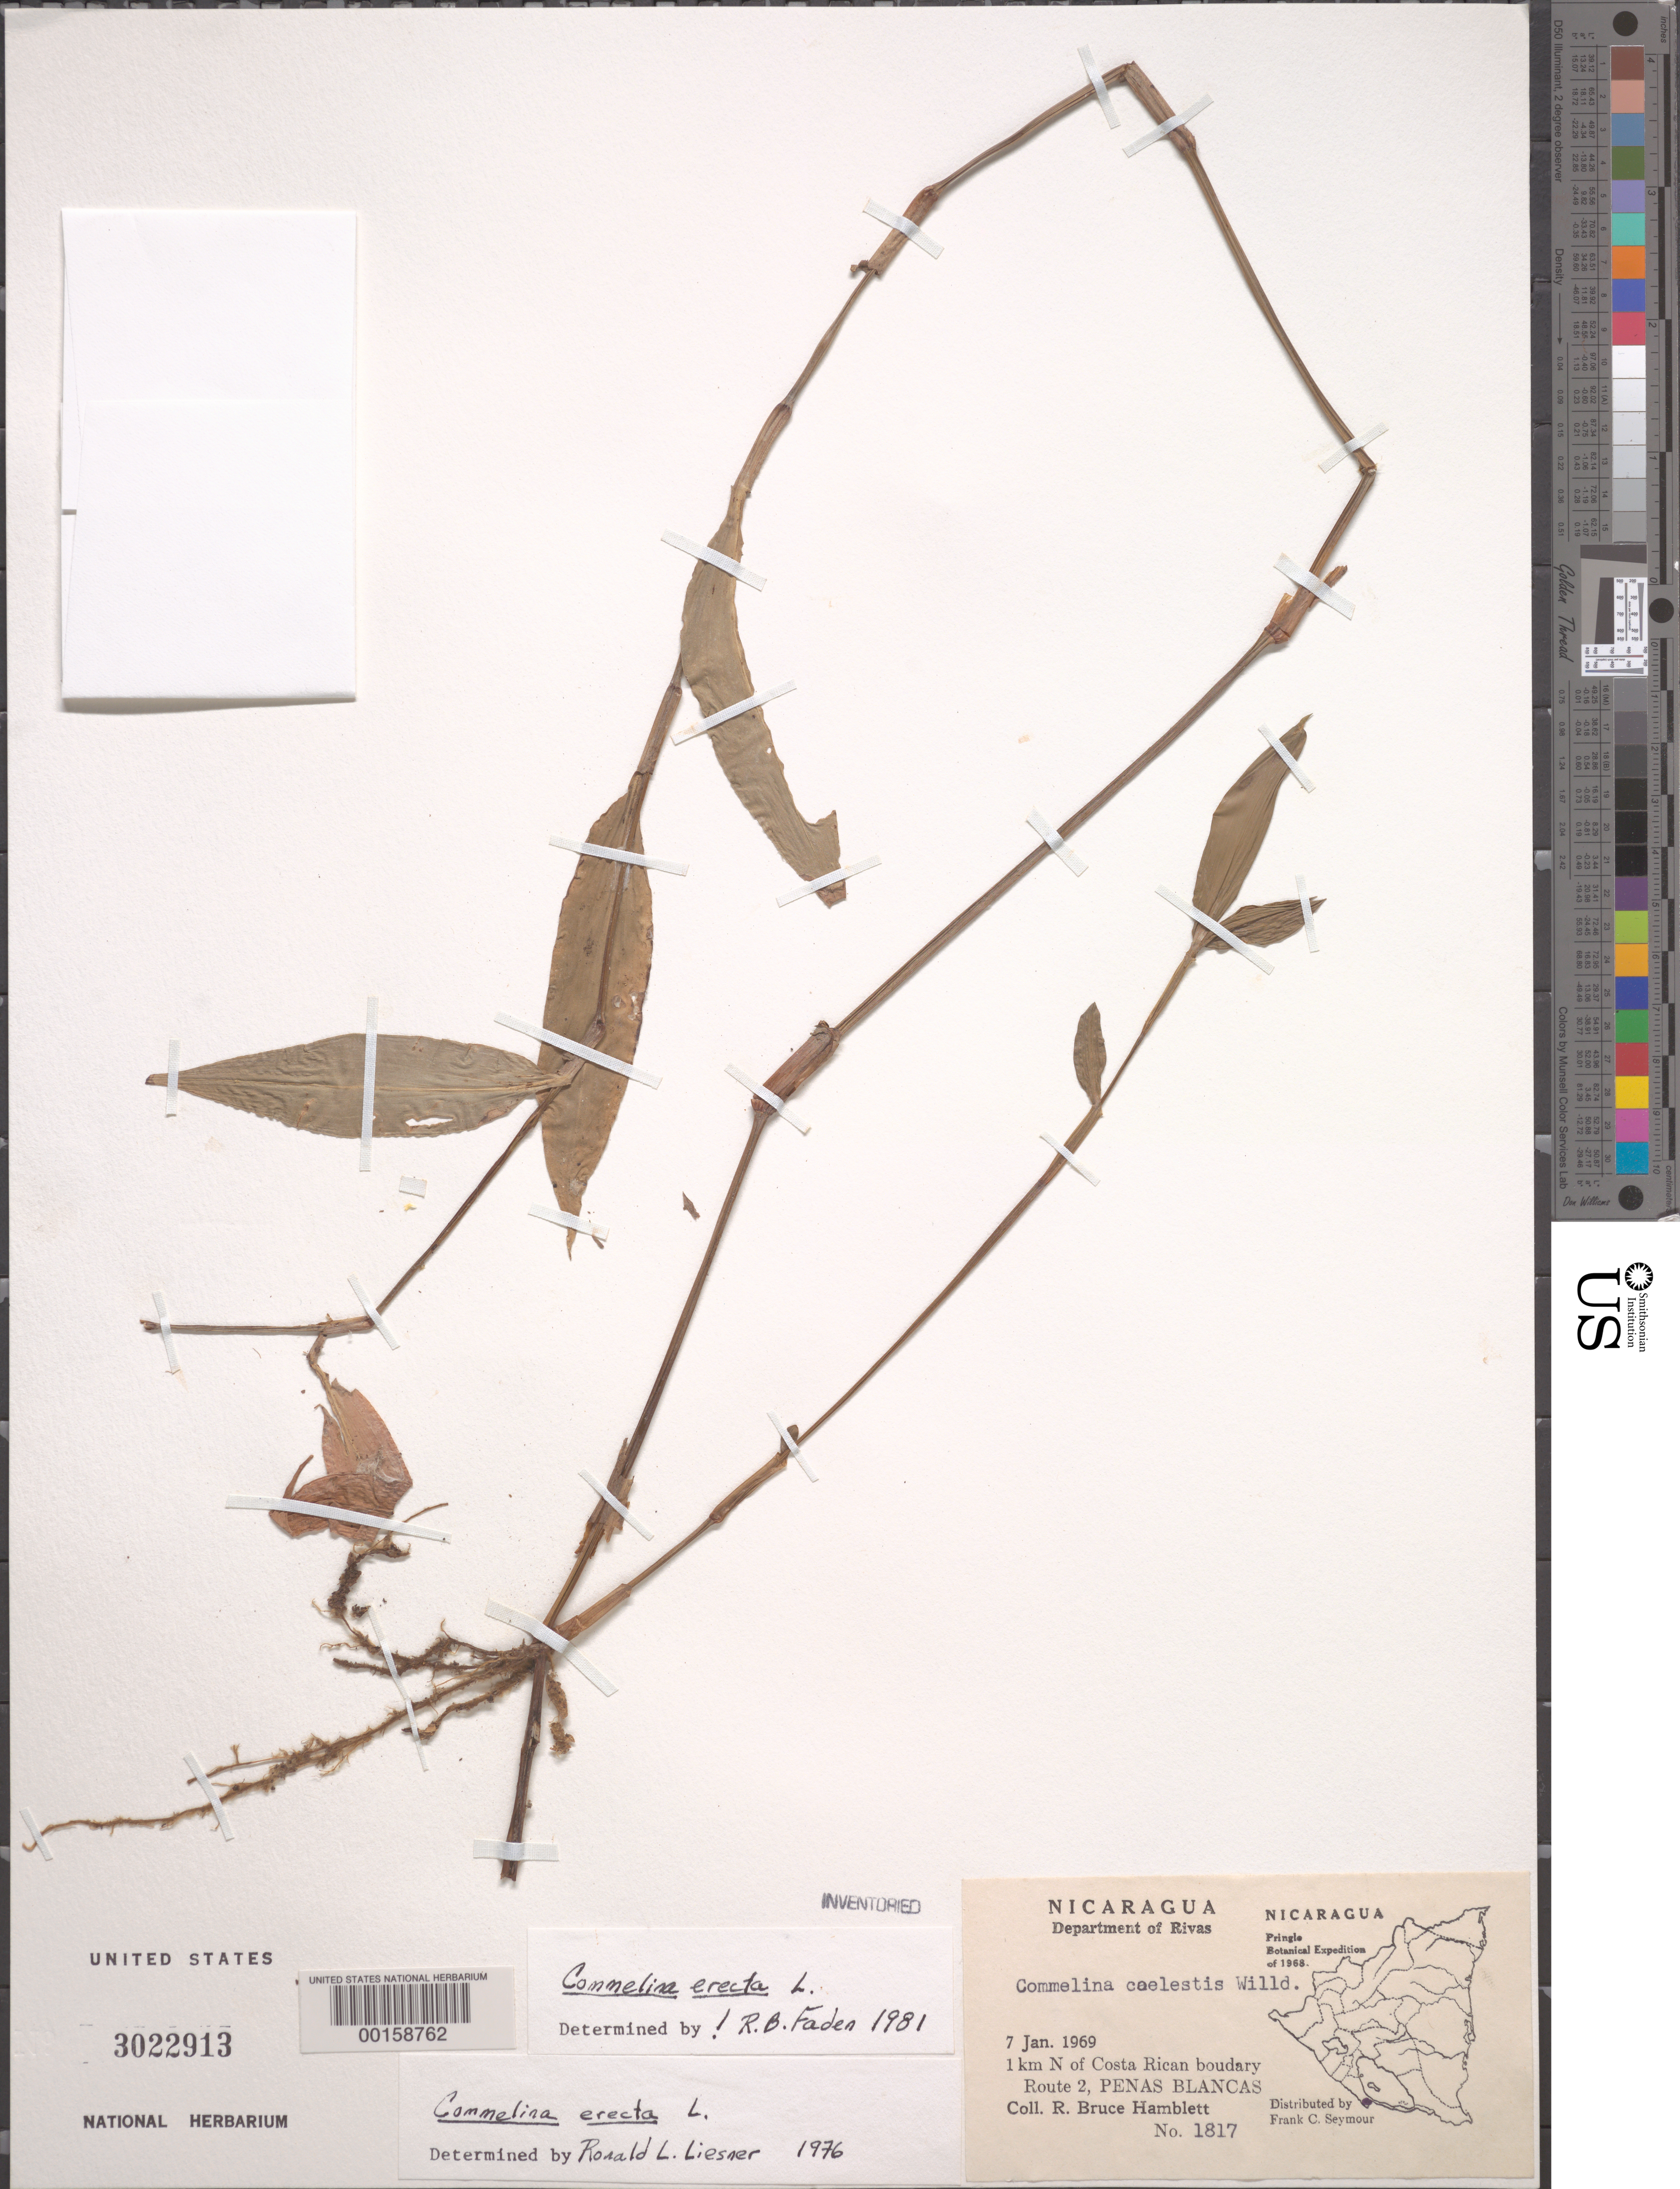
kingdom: Plantae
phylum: Tracheophyta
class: Liliopsida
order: Commelinales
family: Commelinaceae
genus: Commelina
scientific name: Commelina erecta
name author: L.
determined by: Faden, Robert B., (US), Smithsonian Institution - National Museum of Natural History (UNITED STATES)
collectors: R. Hamblett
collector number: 1817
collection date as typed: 07 Jan 1969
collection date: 1969-01-07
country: Nicaragua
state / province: Rivas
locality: N of costa rican boundary; penas blancas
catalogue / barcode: US 3022913